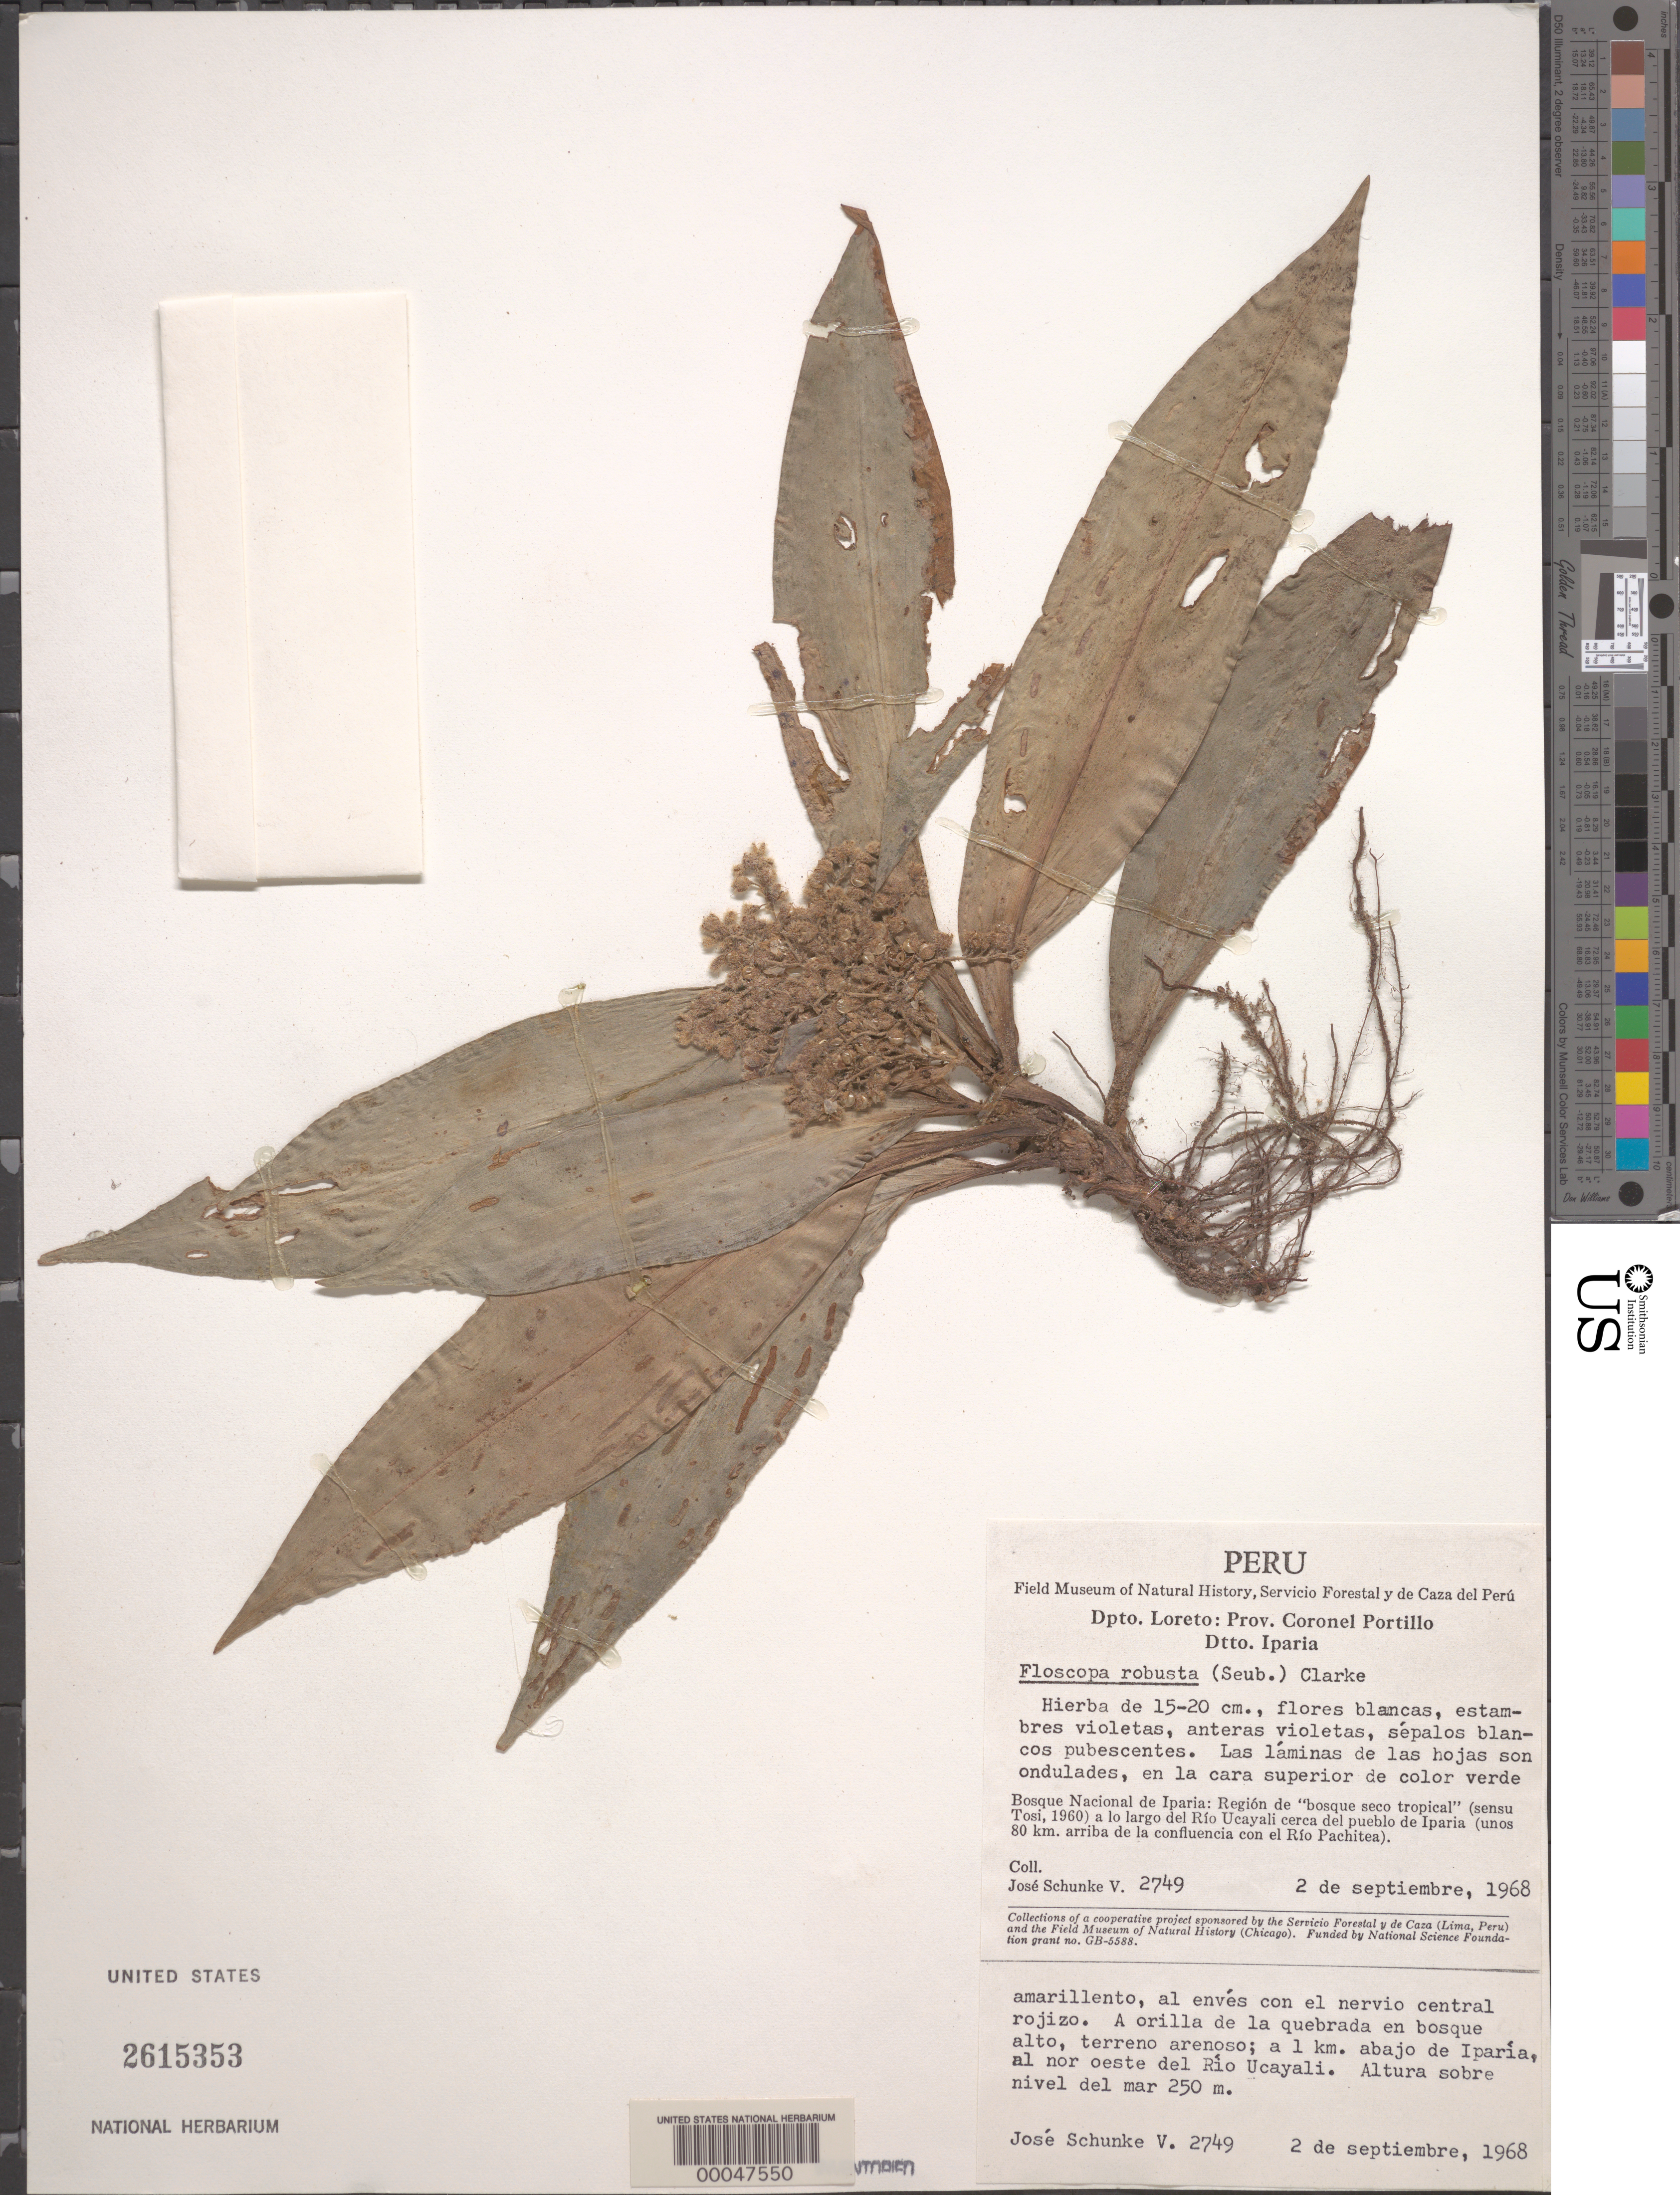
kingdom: Plantae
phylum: Tracheophyta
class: Liliopsida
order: Commelinales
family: Commelinaceae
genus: Floscopa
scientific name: Floscopa robusta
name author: (Seub.) C.B. Clarke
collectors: J. Schunke Vigo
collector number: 2749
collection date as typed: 02 Sep 1968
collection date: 1968-09-02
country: Peru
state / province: Ucayali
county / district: Coronel Portillo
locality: Coronel Portillo Prov., Iparia; Bosque Nacional de Iparia, NE of Río Ucayali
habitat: Low forest, sandy soil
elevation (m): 250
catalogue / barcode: US 2615353